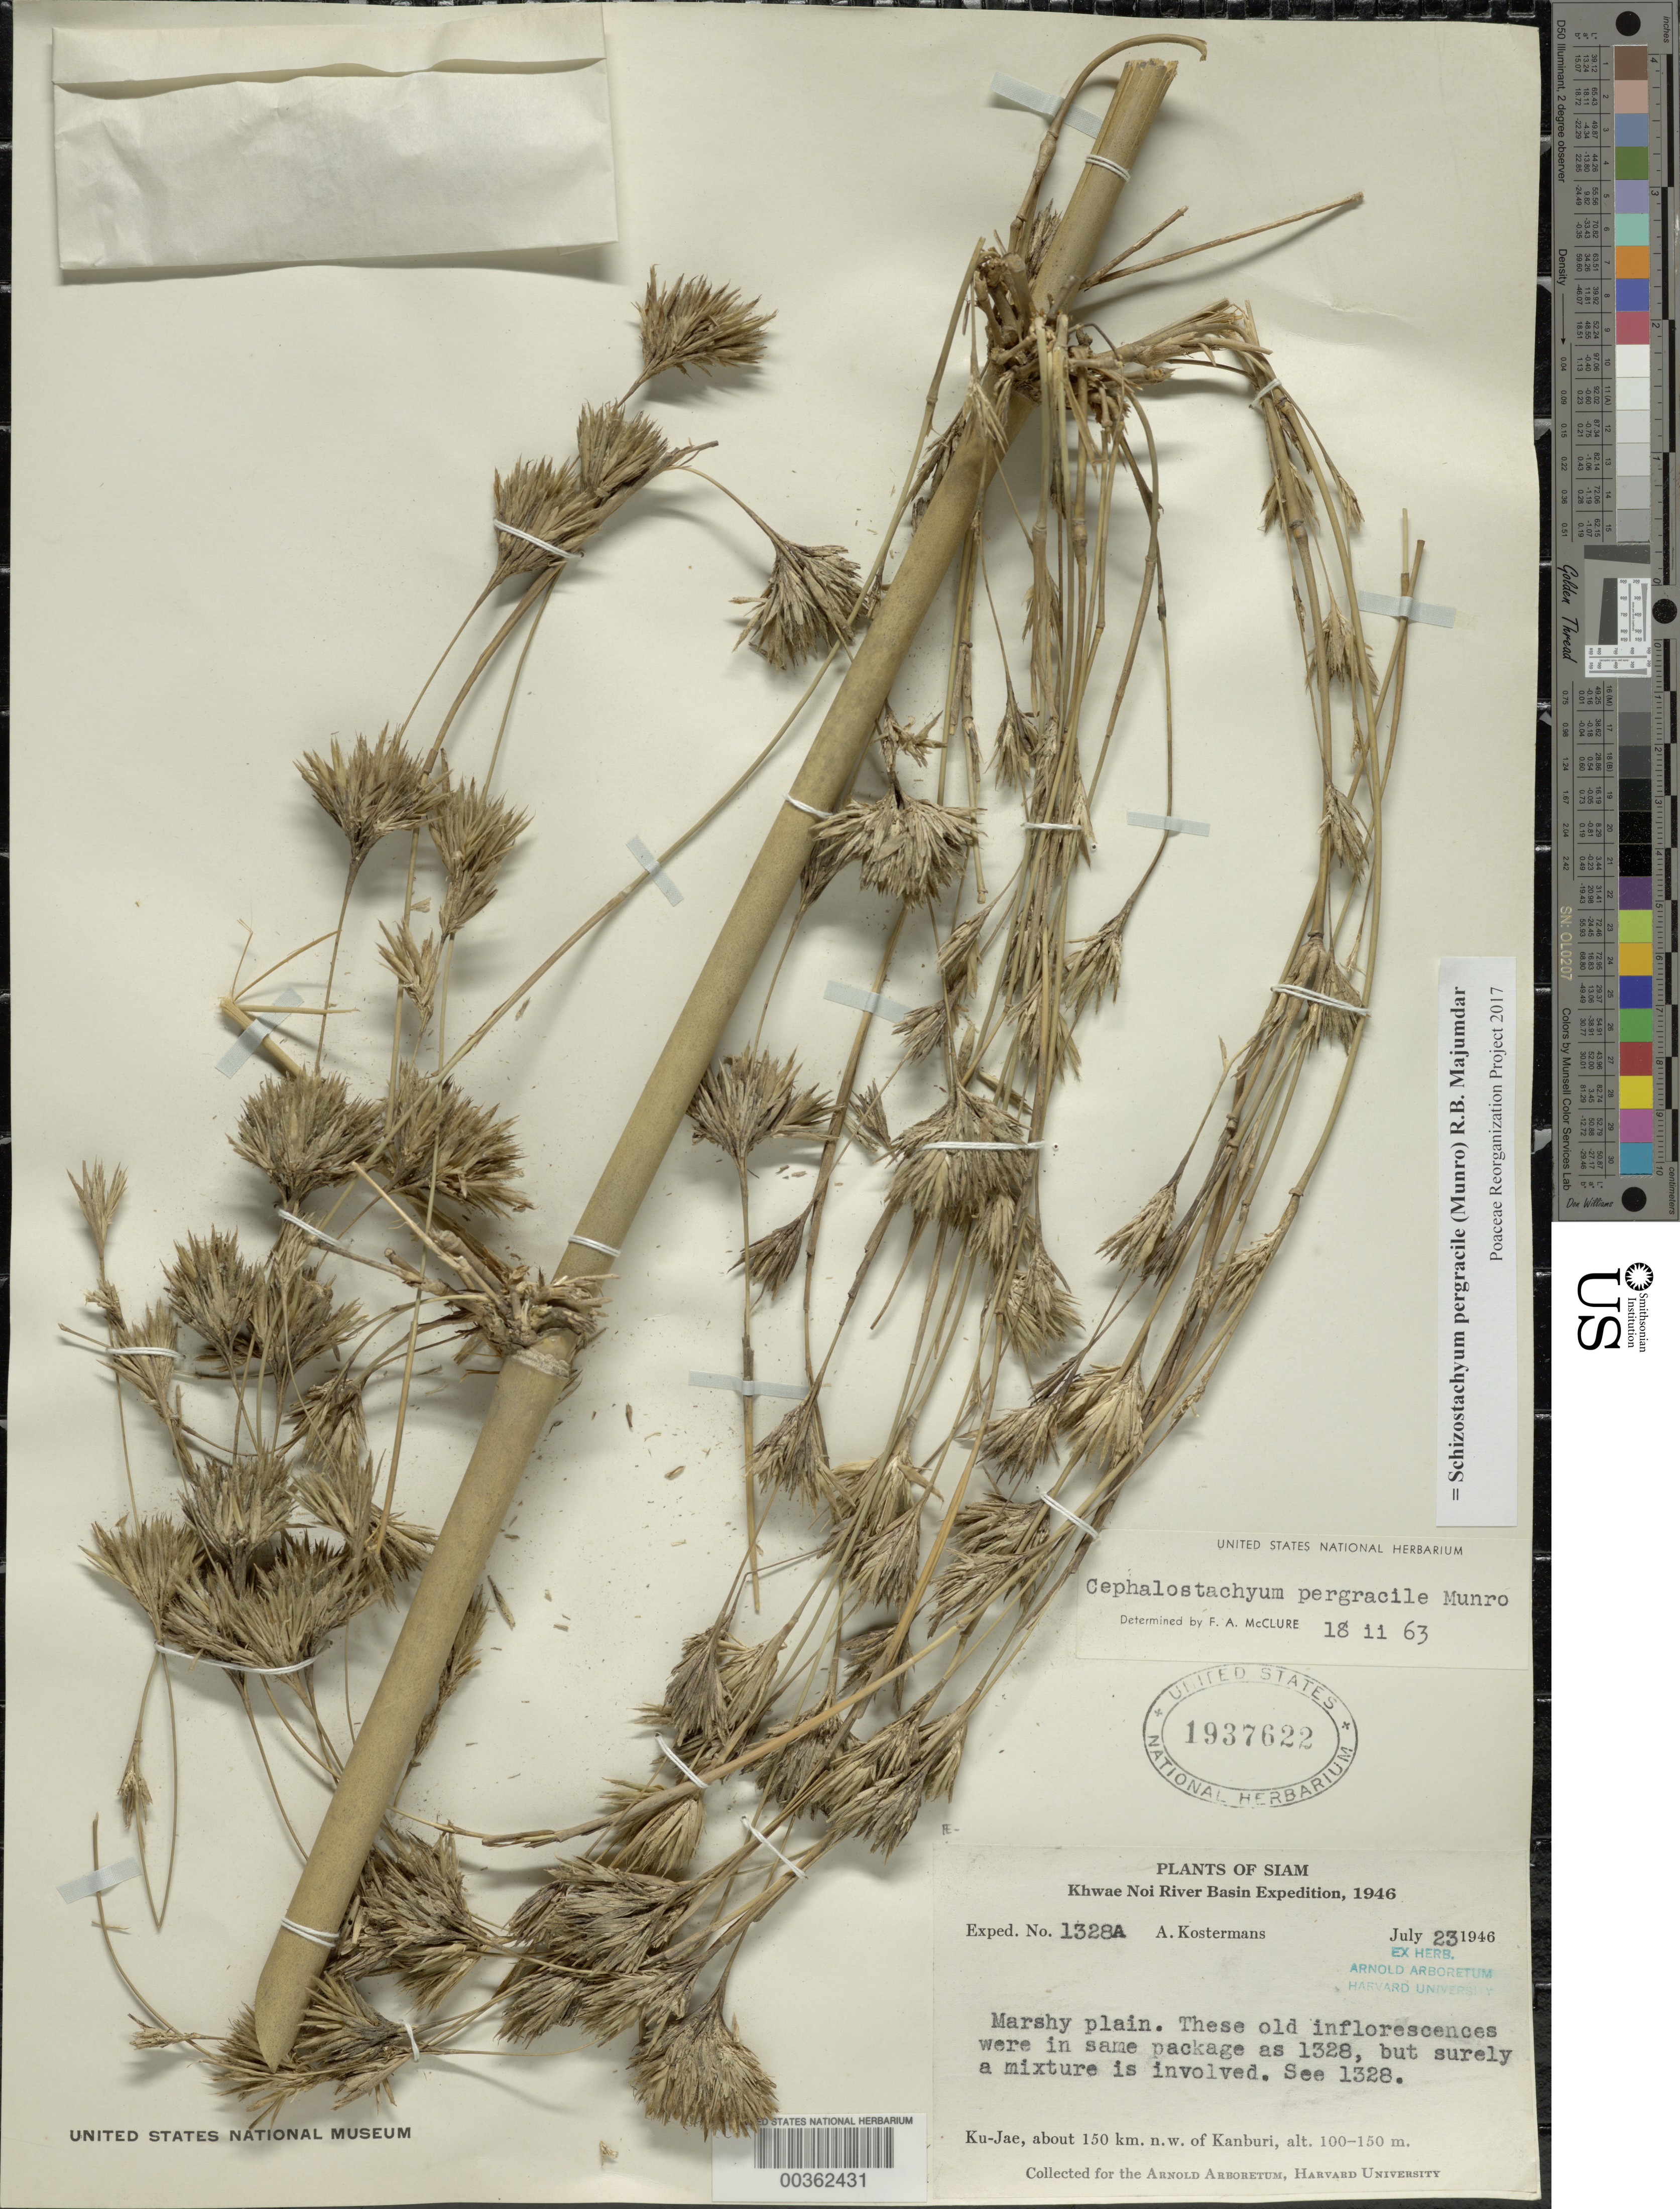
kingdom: Plantae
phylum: Tracheophyta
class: Liliopsida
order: Poales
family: Poaceae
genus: Schizostachyum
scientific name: Schizostachyum pergracile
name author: (Munro) R.B. Majumdar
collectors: A. J. G. Kostermans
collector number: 1328 A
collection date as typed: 23 Jul 1946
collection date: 1946-07-23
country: Thailand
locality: Plants of siam, ku-jae, kanburi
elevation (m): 100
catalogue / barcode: US 1937622